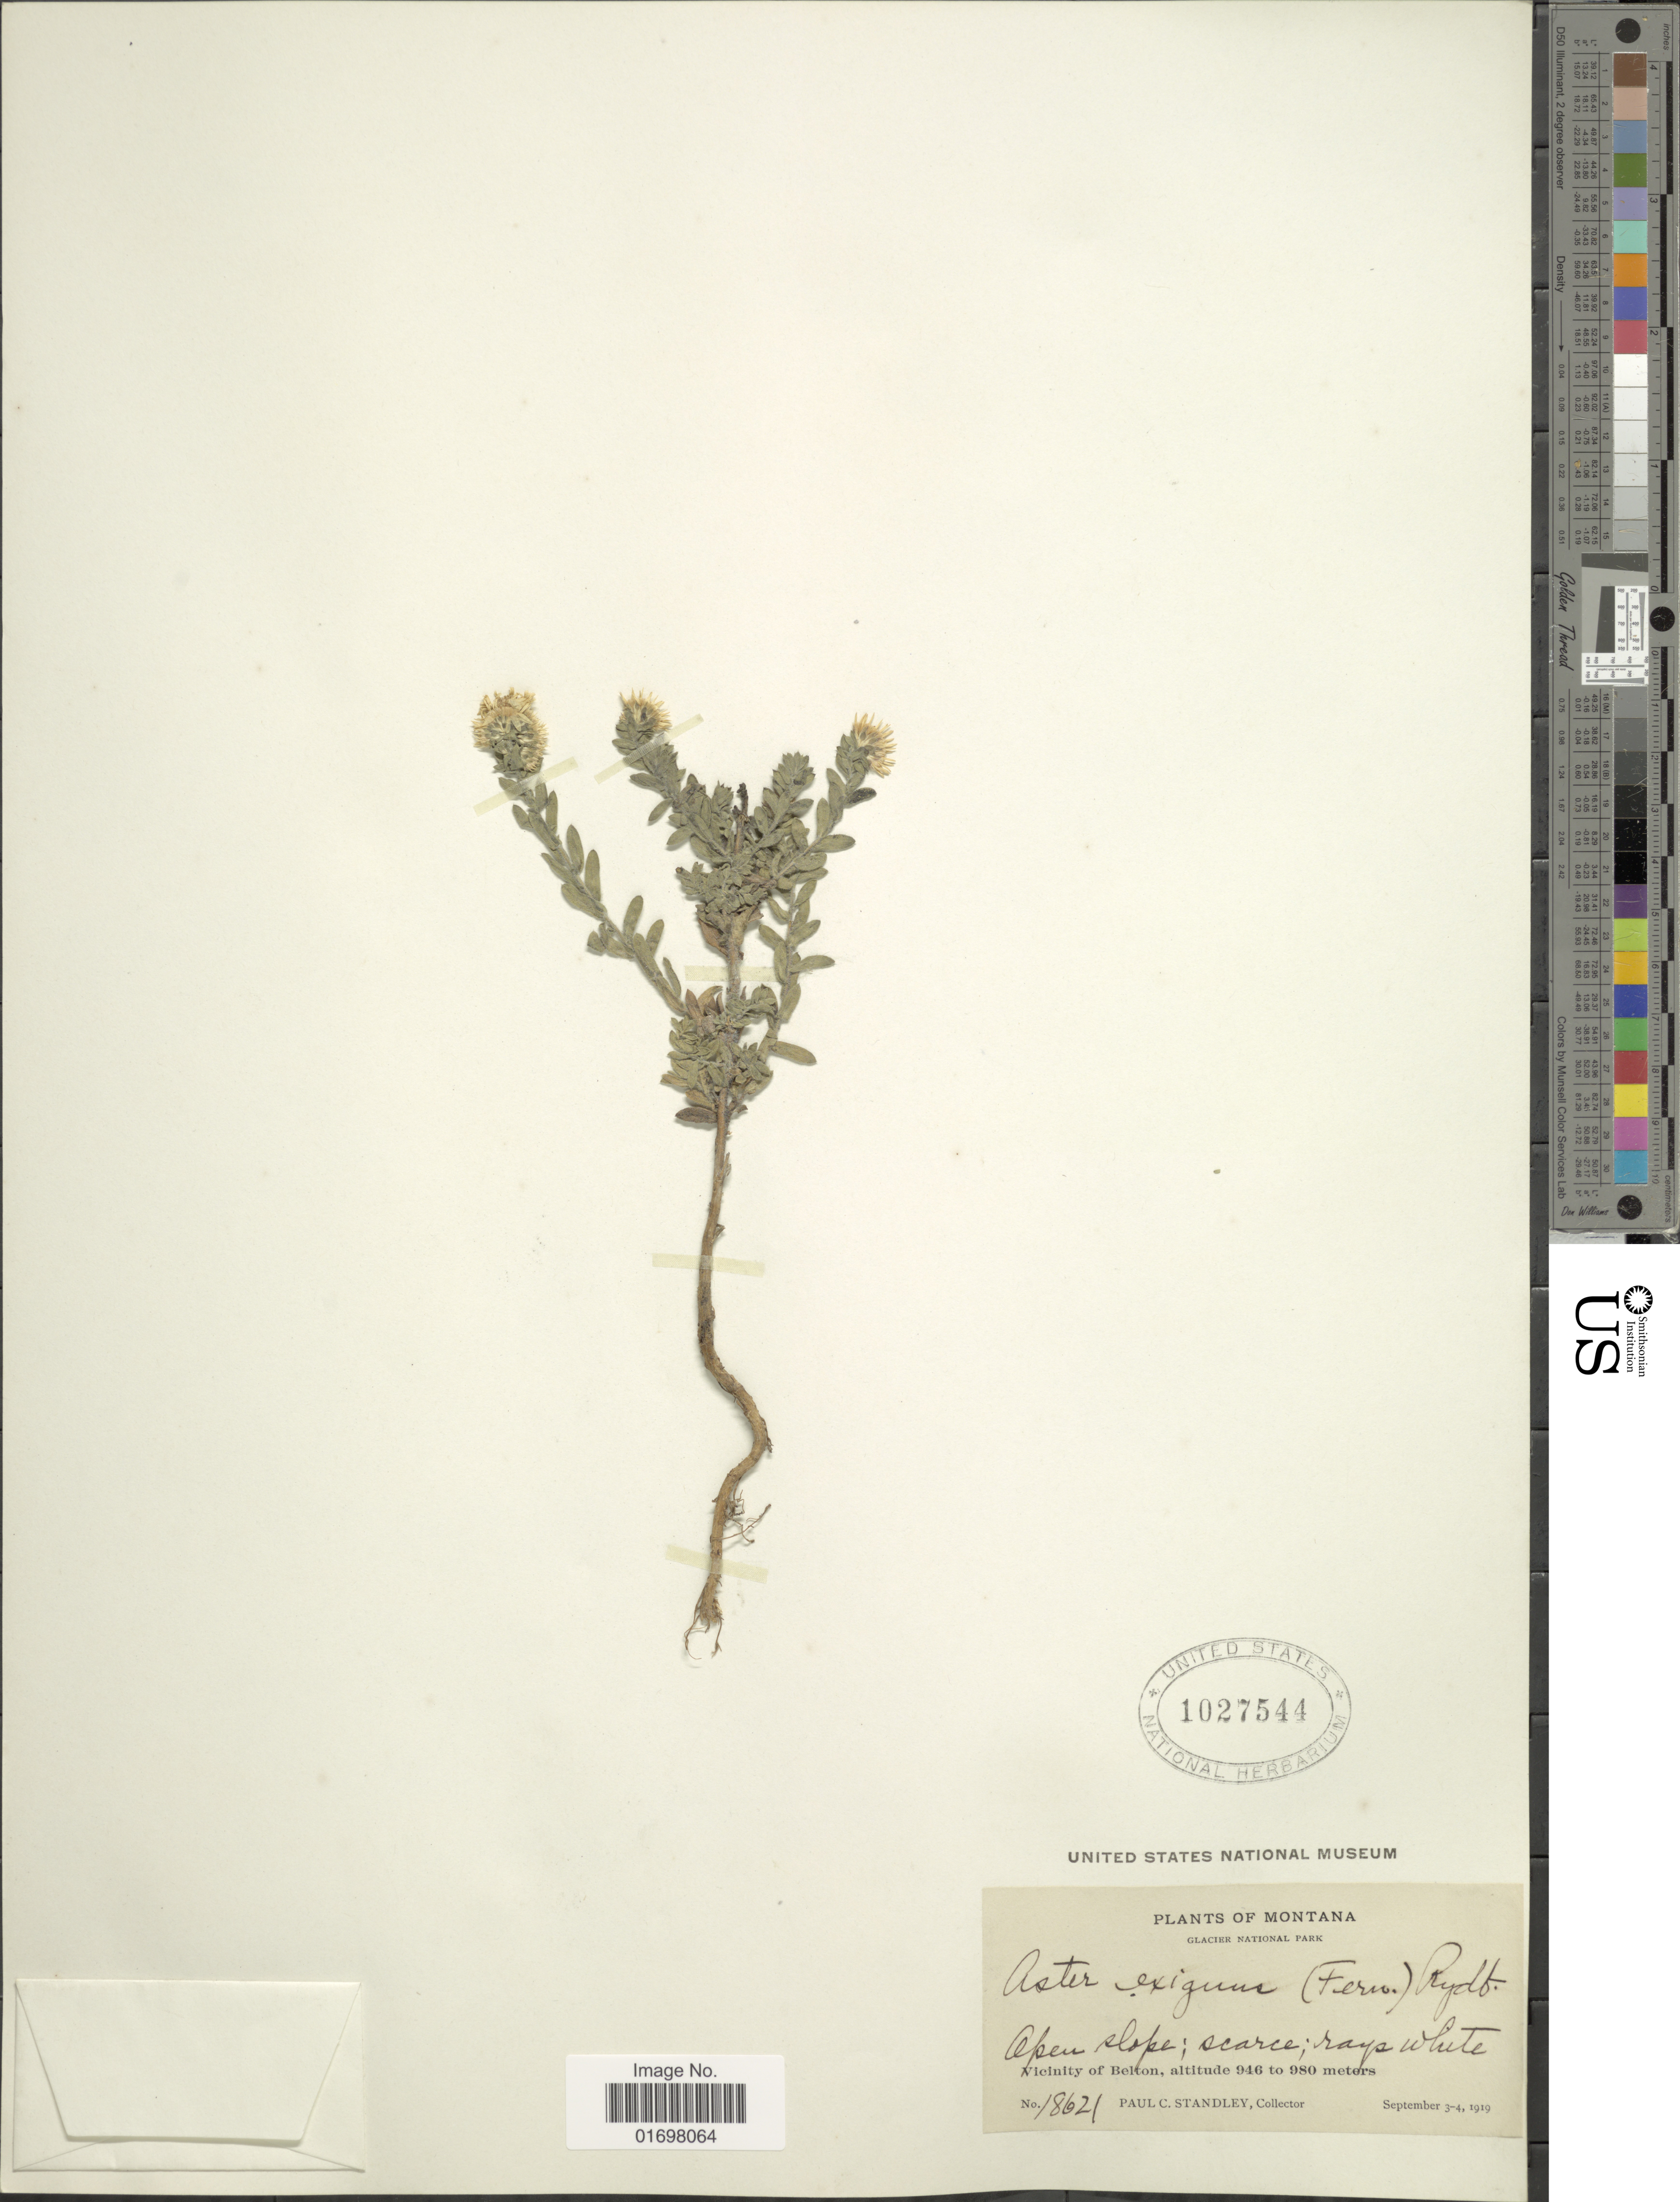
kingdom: Plantae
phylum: Tracheophyta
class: Magnoliopsida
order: Asterales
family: Asteraceae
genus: Symphyotrichum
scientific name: Symphyotrichum falcatum var. commutatum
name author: (Torr. & A. Gray) G.L. Nesom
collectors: P. C. Standley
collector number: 18621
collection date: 1919-09-03/1919-09-04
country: United States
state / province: Montana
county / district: Flathead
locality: Glacier National Park, Vicinity of Belton.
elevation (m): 946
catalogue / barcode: US 1027544